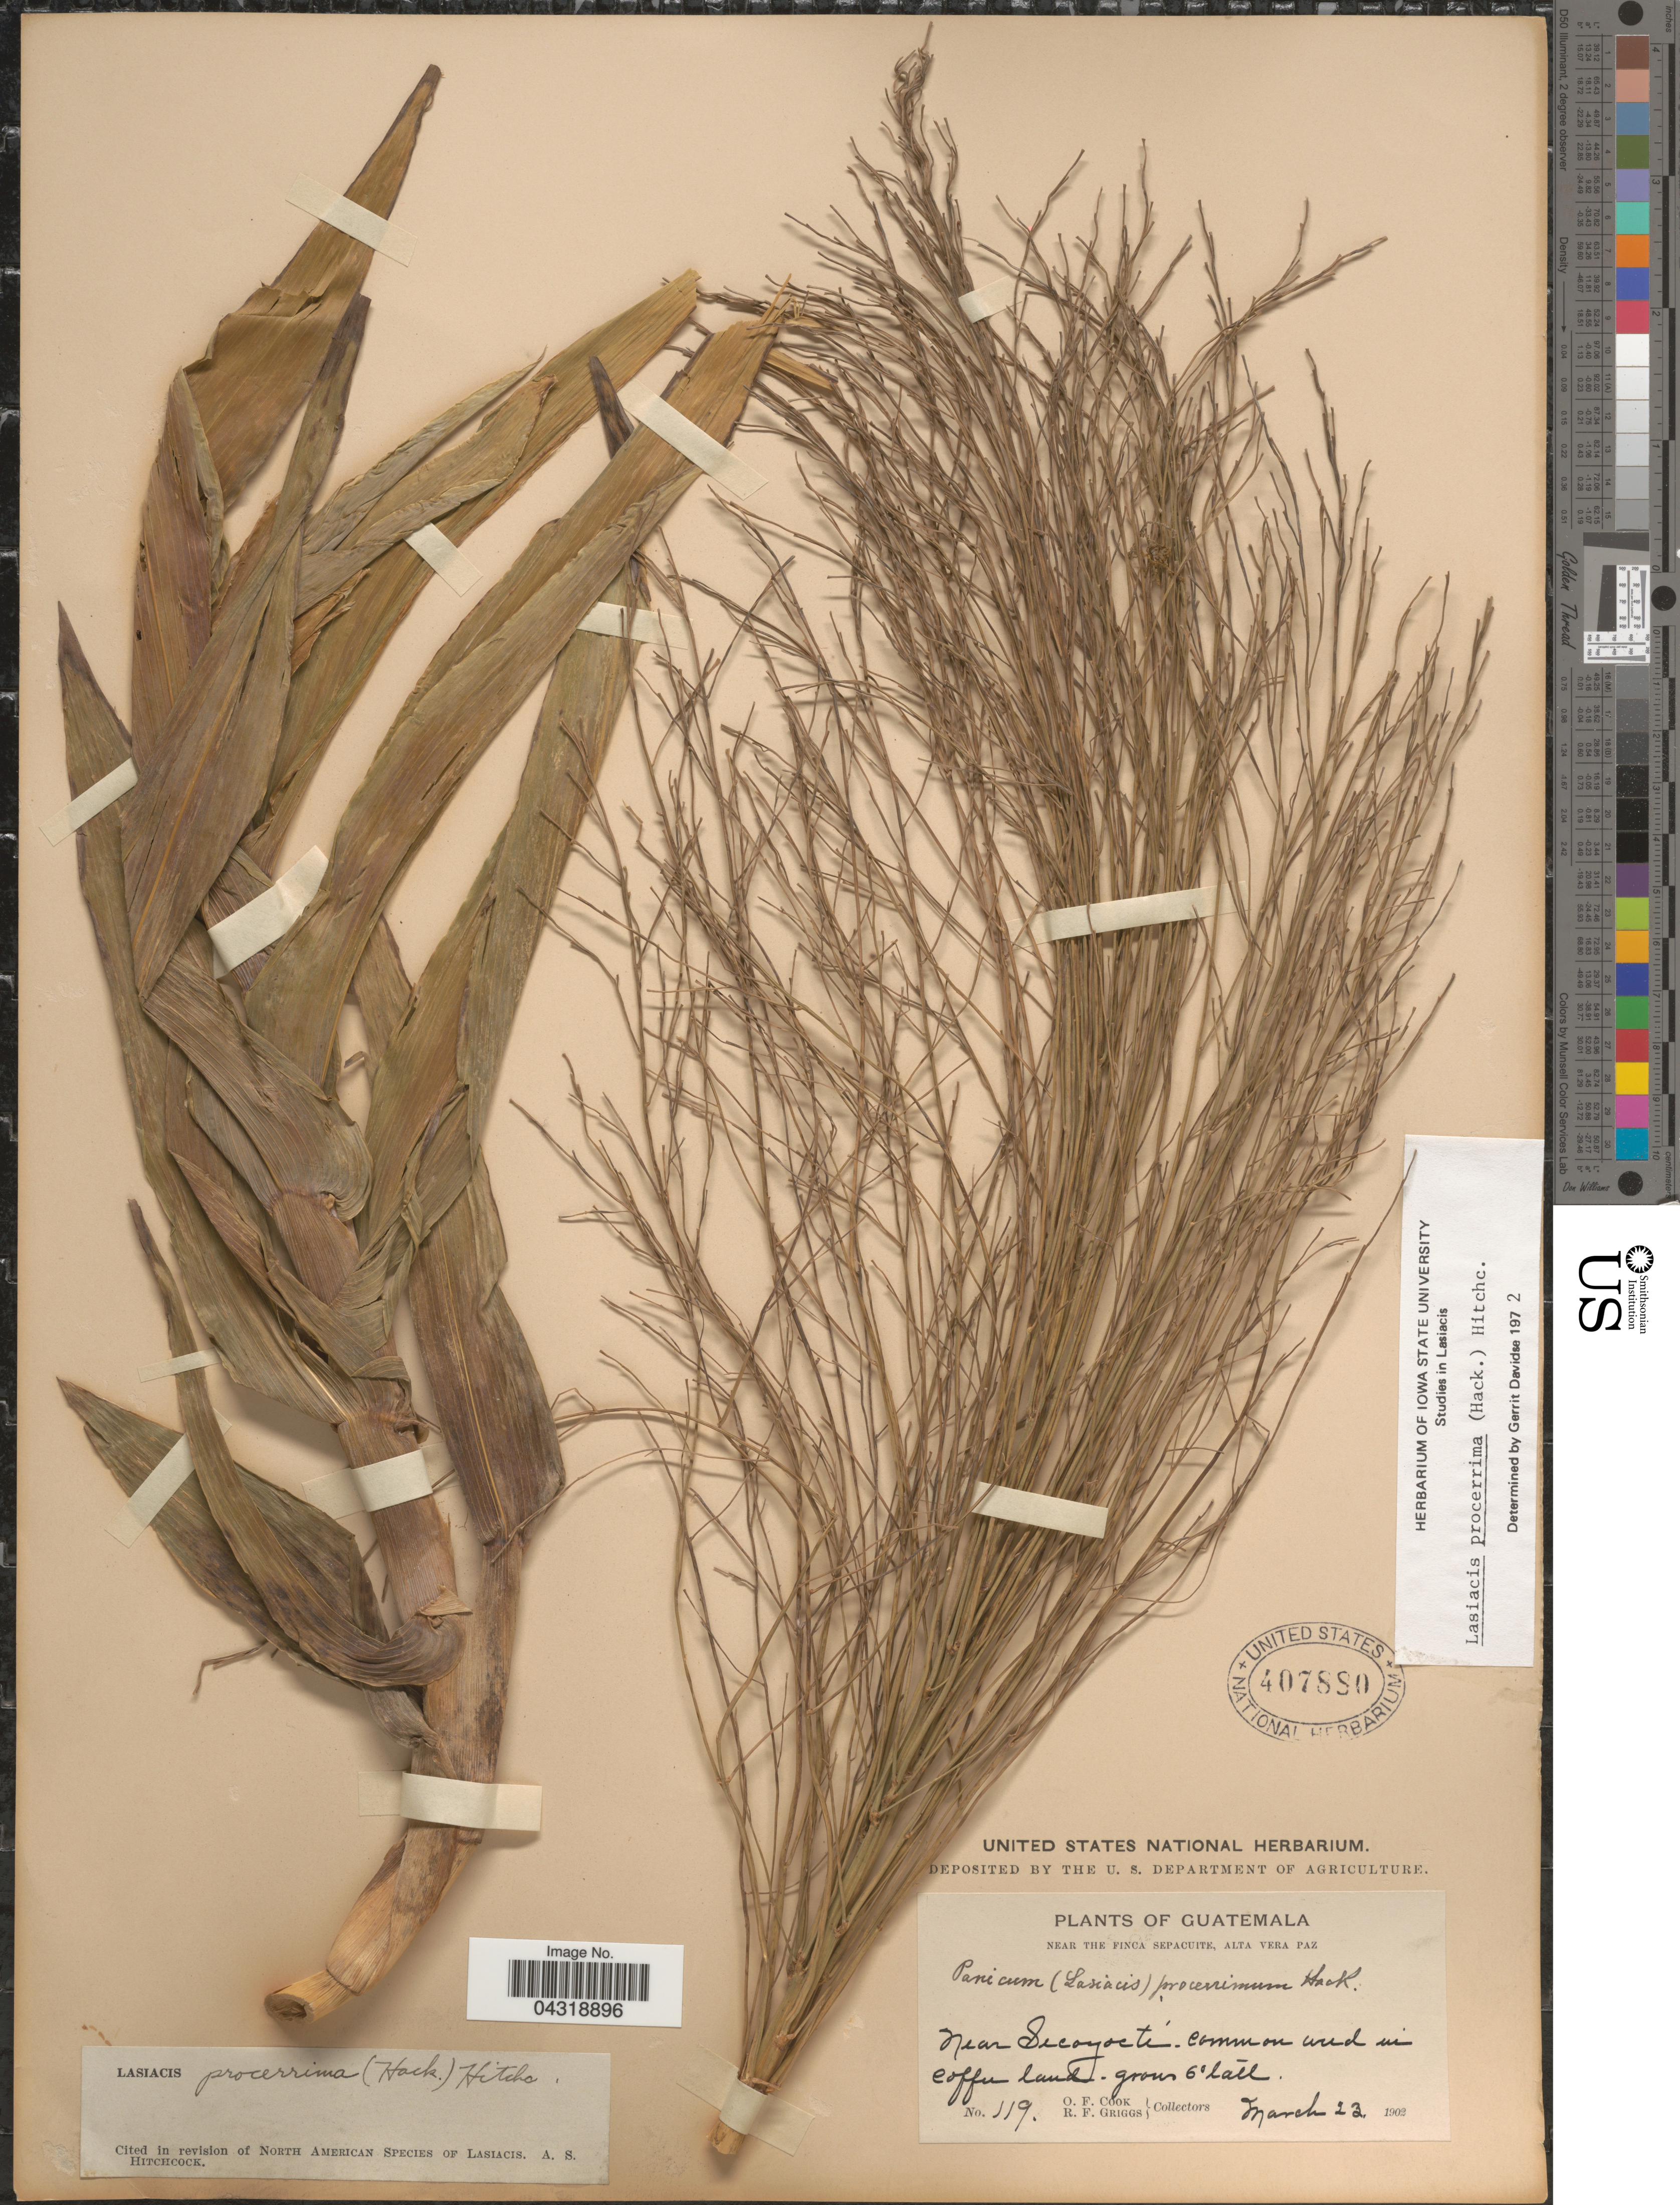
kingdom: Plantae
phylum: Tracheophyta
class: Liliopsida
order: Poales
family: Poaceae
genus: Lasiacis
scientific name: Lasiacis procerrima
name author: (Hack.) Hitchc.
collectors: O. F. Cook & R. F. Griggs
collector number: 119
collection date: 1902-03-23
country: Guatemala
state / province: Alta Verapaz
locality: Near the Finca Sepacuite. Near Secoyocté.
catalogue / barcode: US 407880